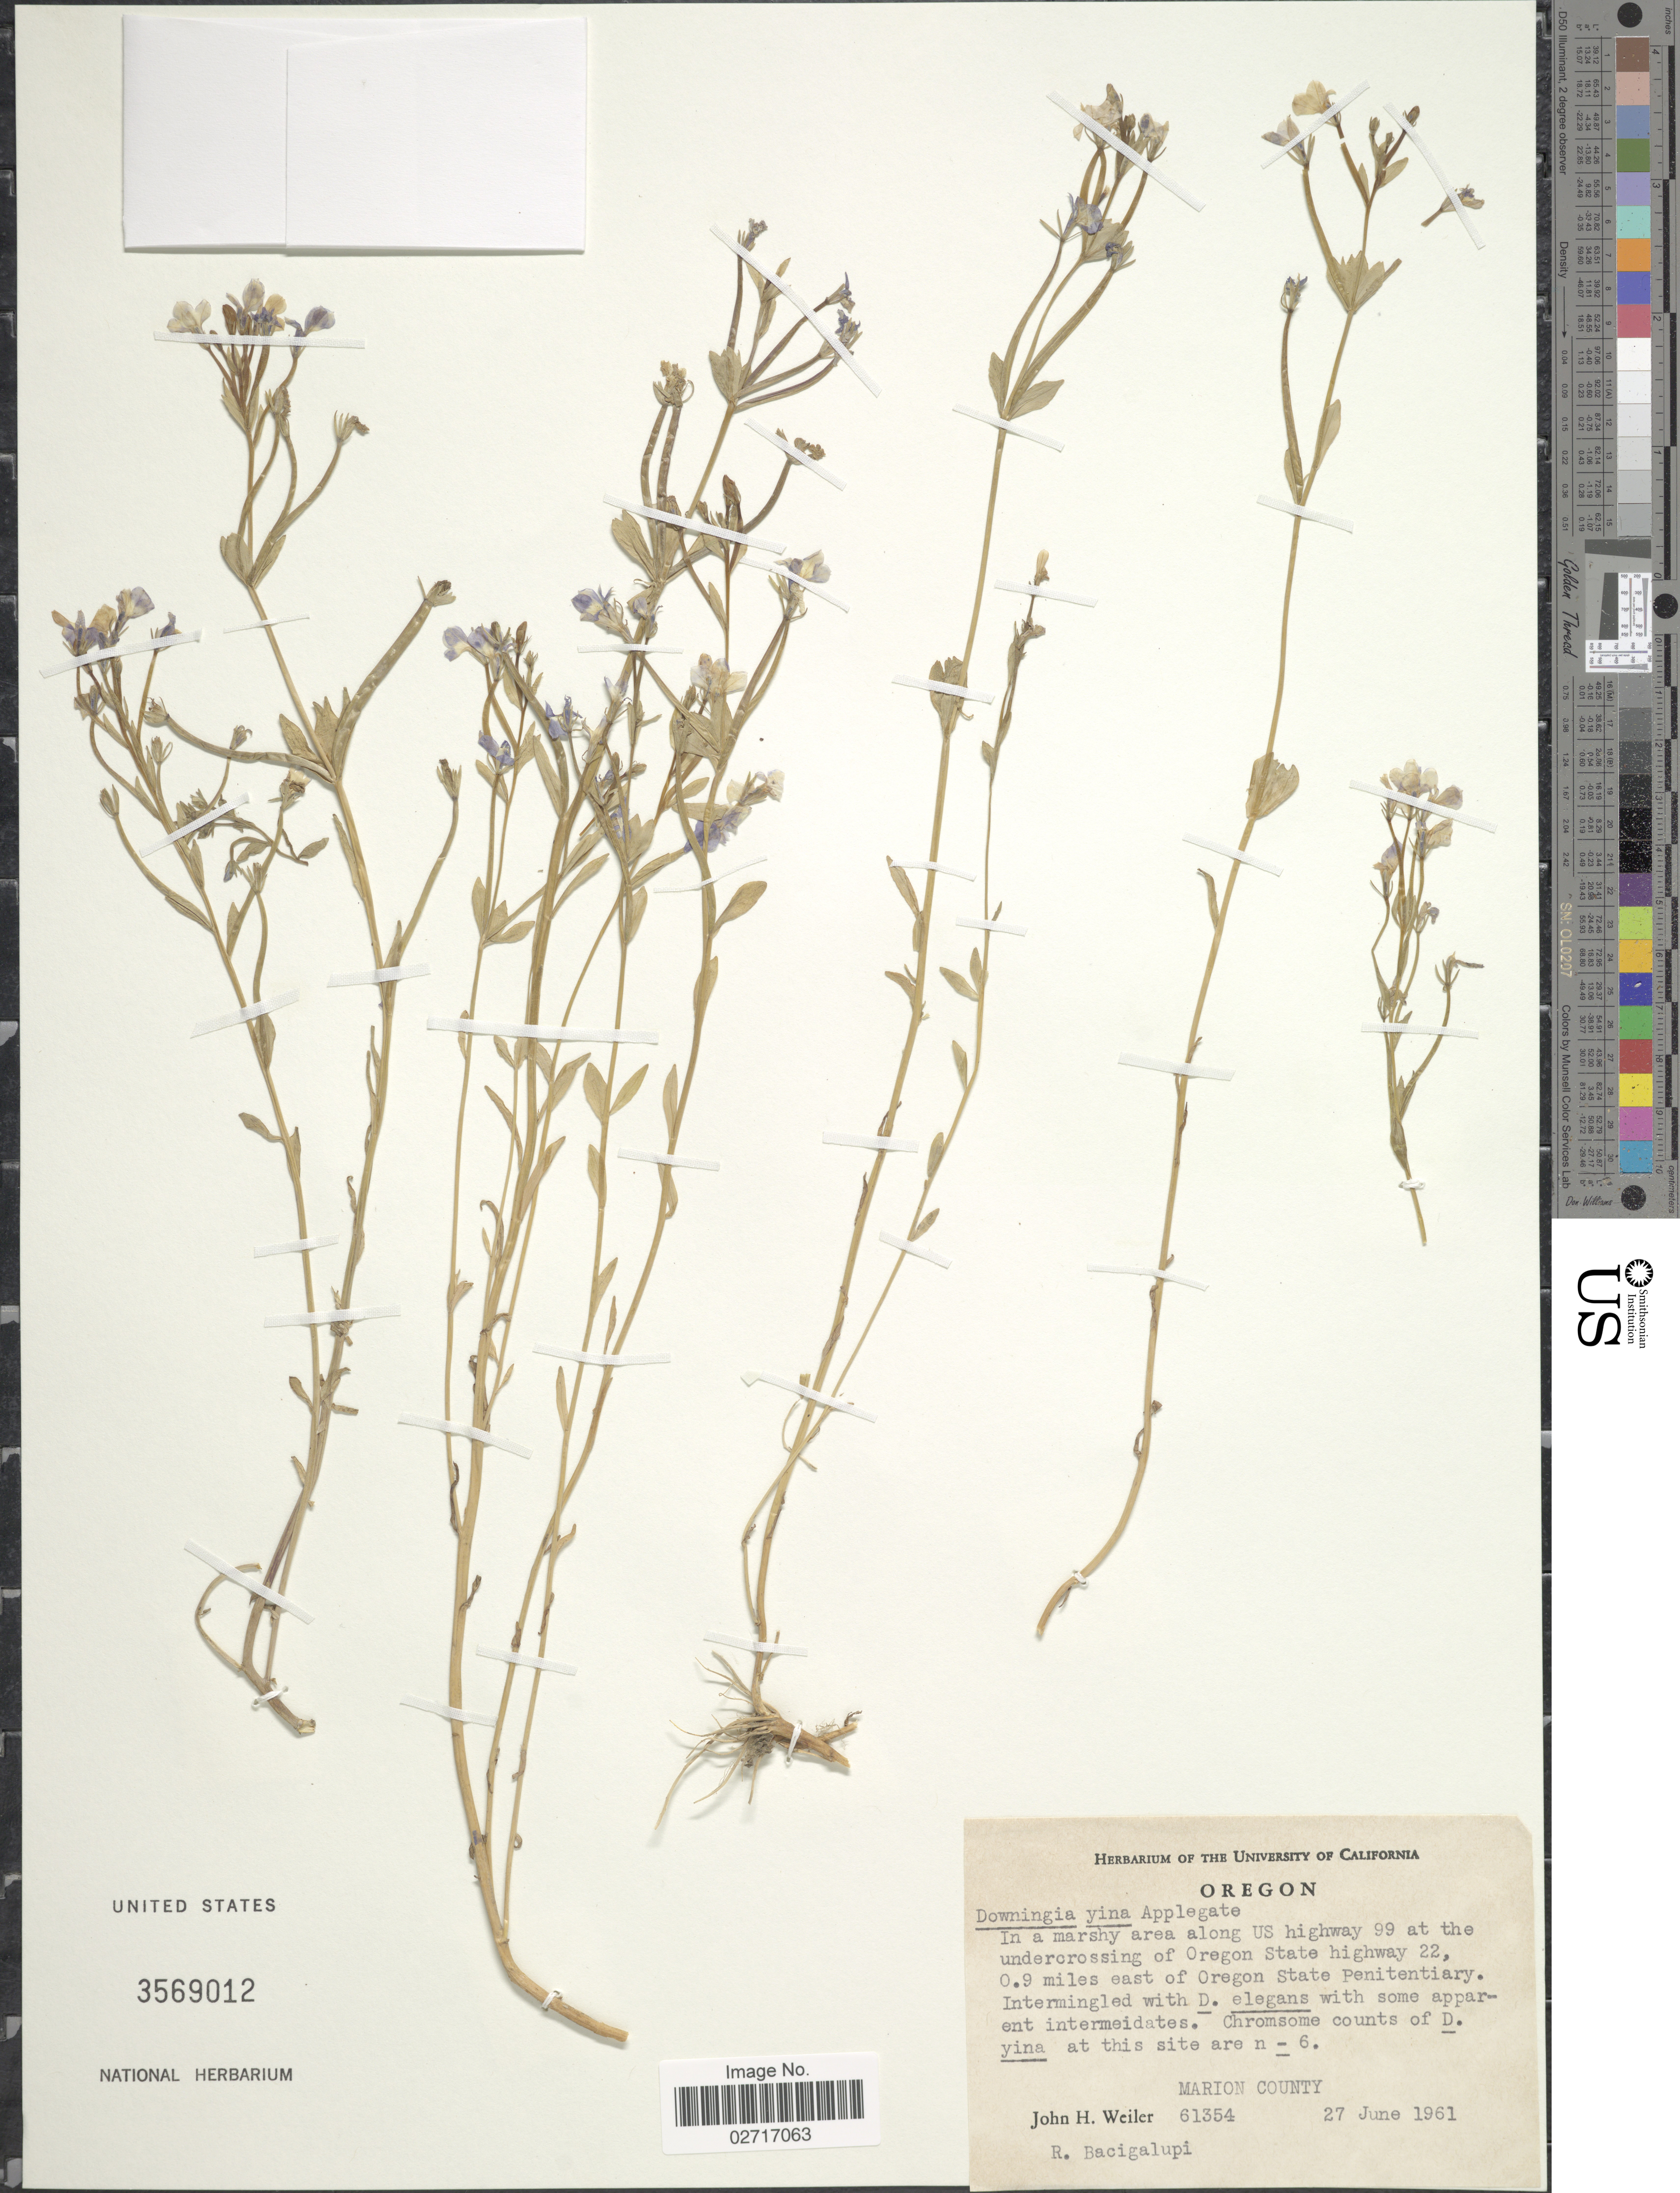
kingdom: Plantae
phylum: Tracheophyta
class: Magnoliopsida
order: Asterales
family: Campanulaceae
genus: Downingia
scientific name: Downingia yina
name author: Applegate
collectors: J. H. Weiler & R. Bacigalupi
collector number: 61354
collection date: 1961-06-27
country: United States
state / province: Oregon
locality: In a marshy area along US highway 99 at the undercrossing of Oregon State Highway 22, 0.9 miles east of Oregon State Penitentiary. Marion County.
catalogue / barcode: US 3569012